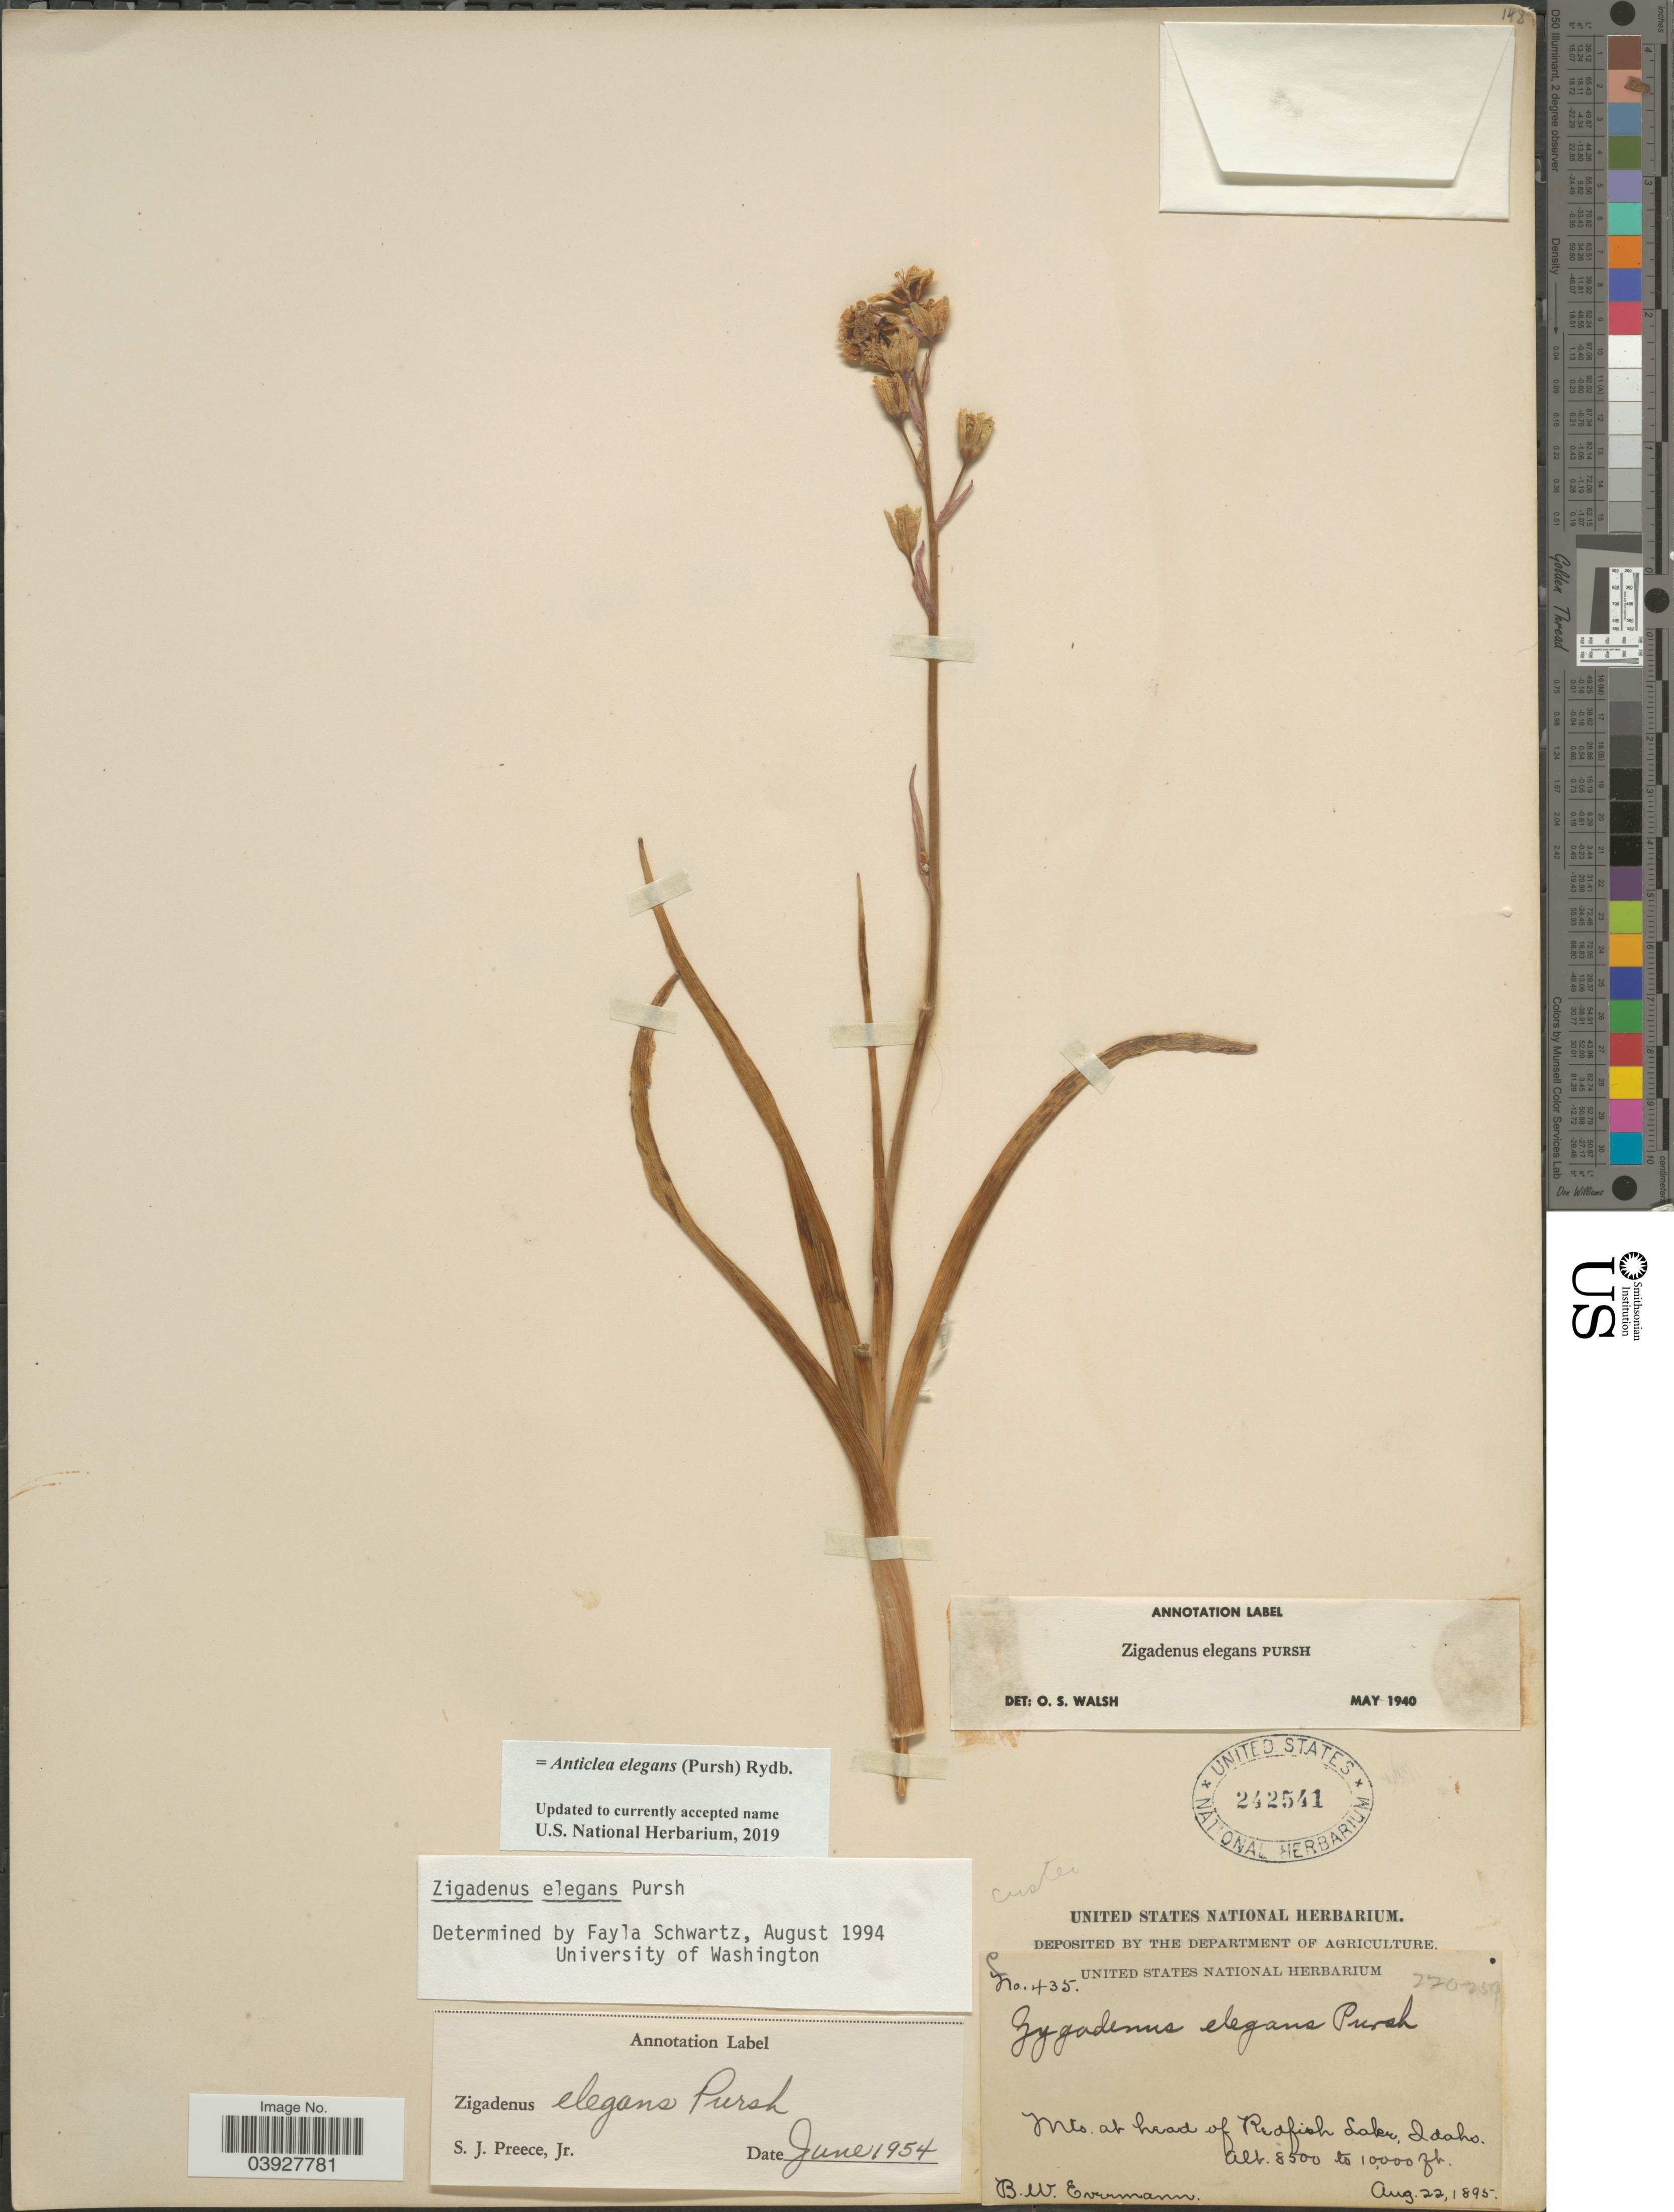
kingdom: Plantae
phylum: Tracheophyta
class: Liliopsida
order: Liliales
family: Melanthiaceae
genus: Anticlea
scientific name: Anticlea elegans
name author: (Pursh) Rydb.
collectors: B. W. Evermann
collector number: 435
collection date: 1895-08-22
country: United States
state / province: Idaho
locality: Mts. at head of Reafish Lake.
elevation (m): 2591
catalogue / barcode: US 242541